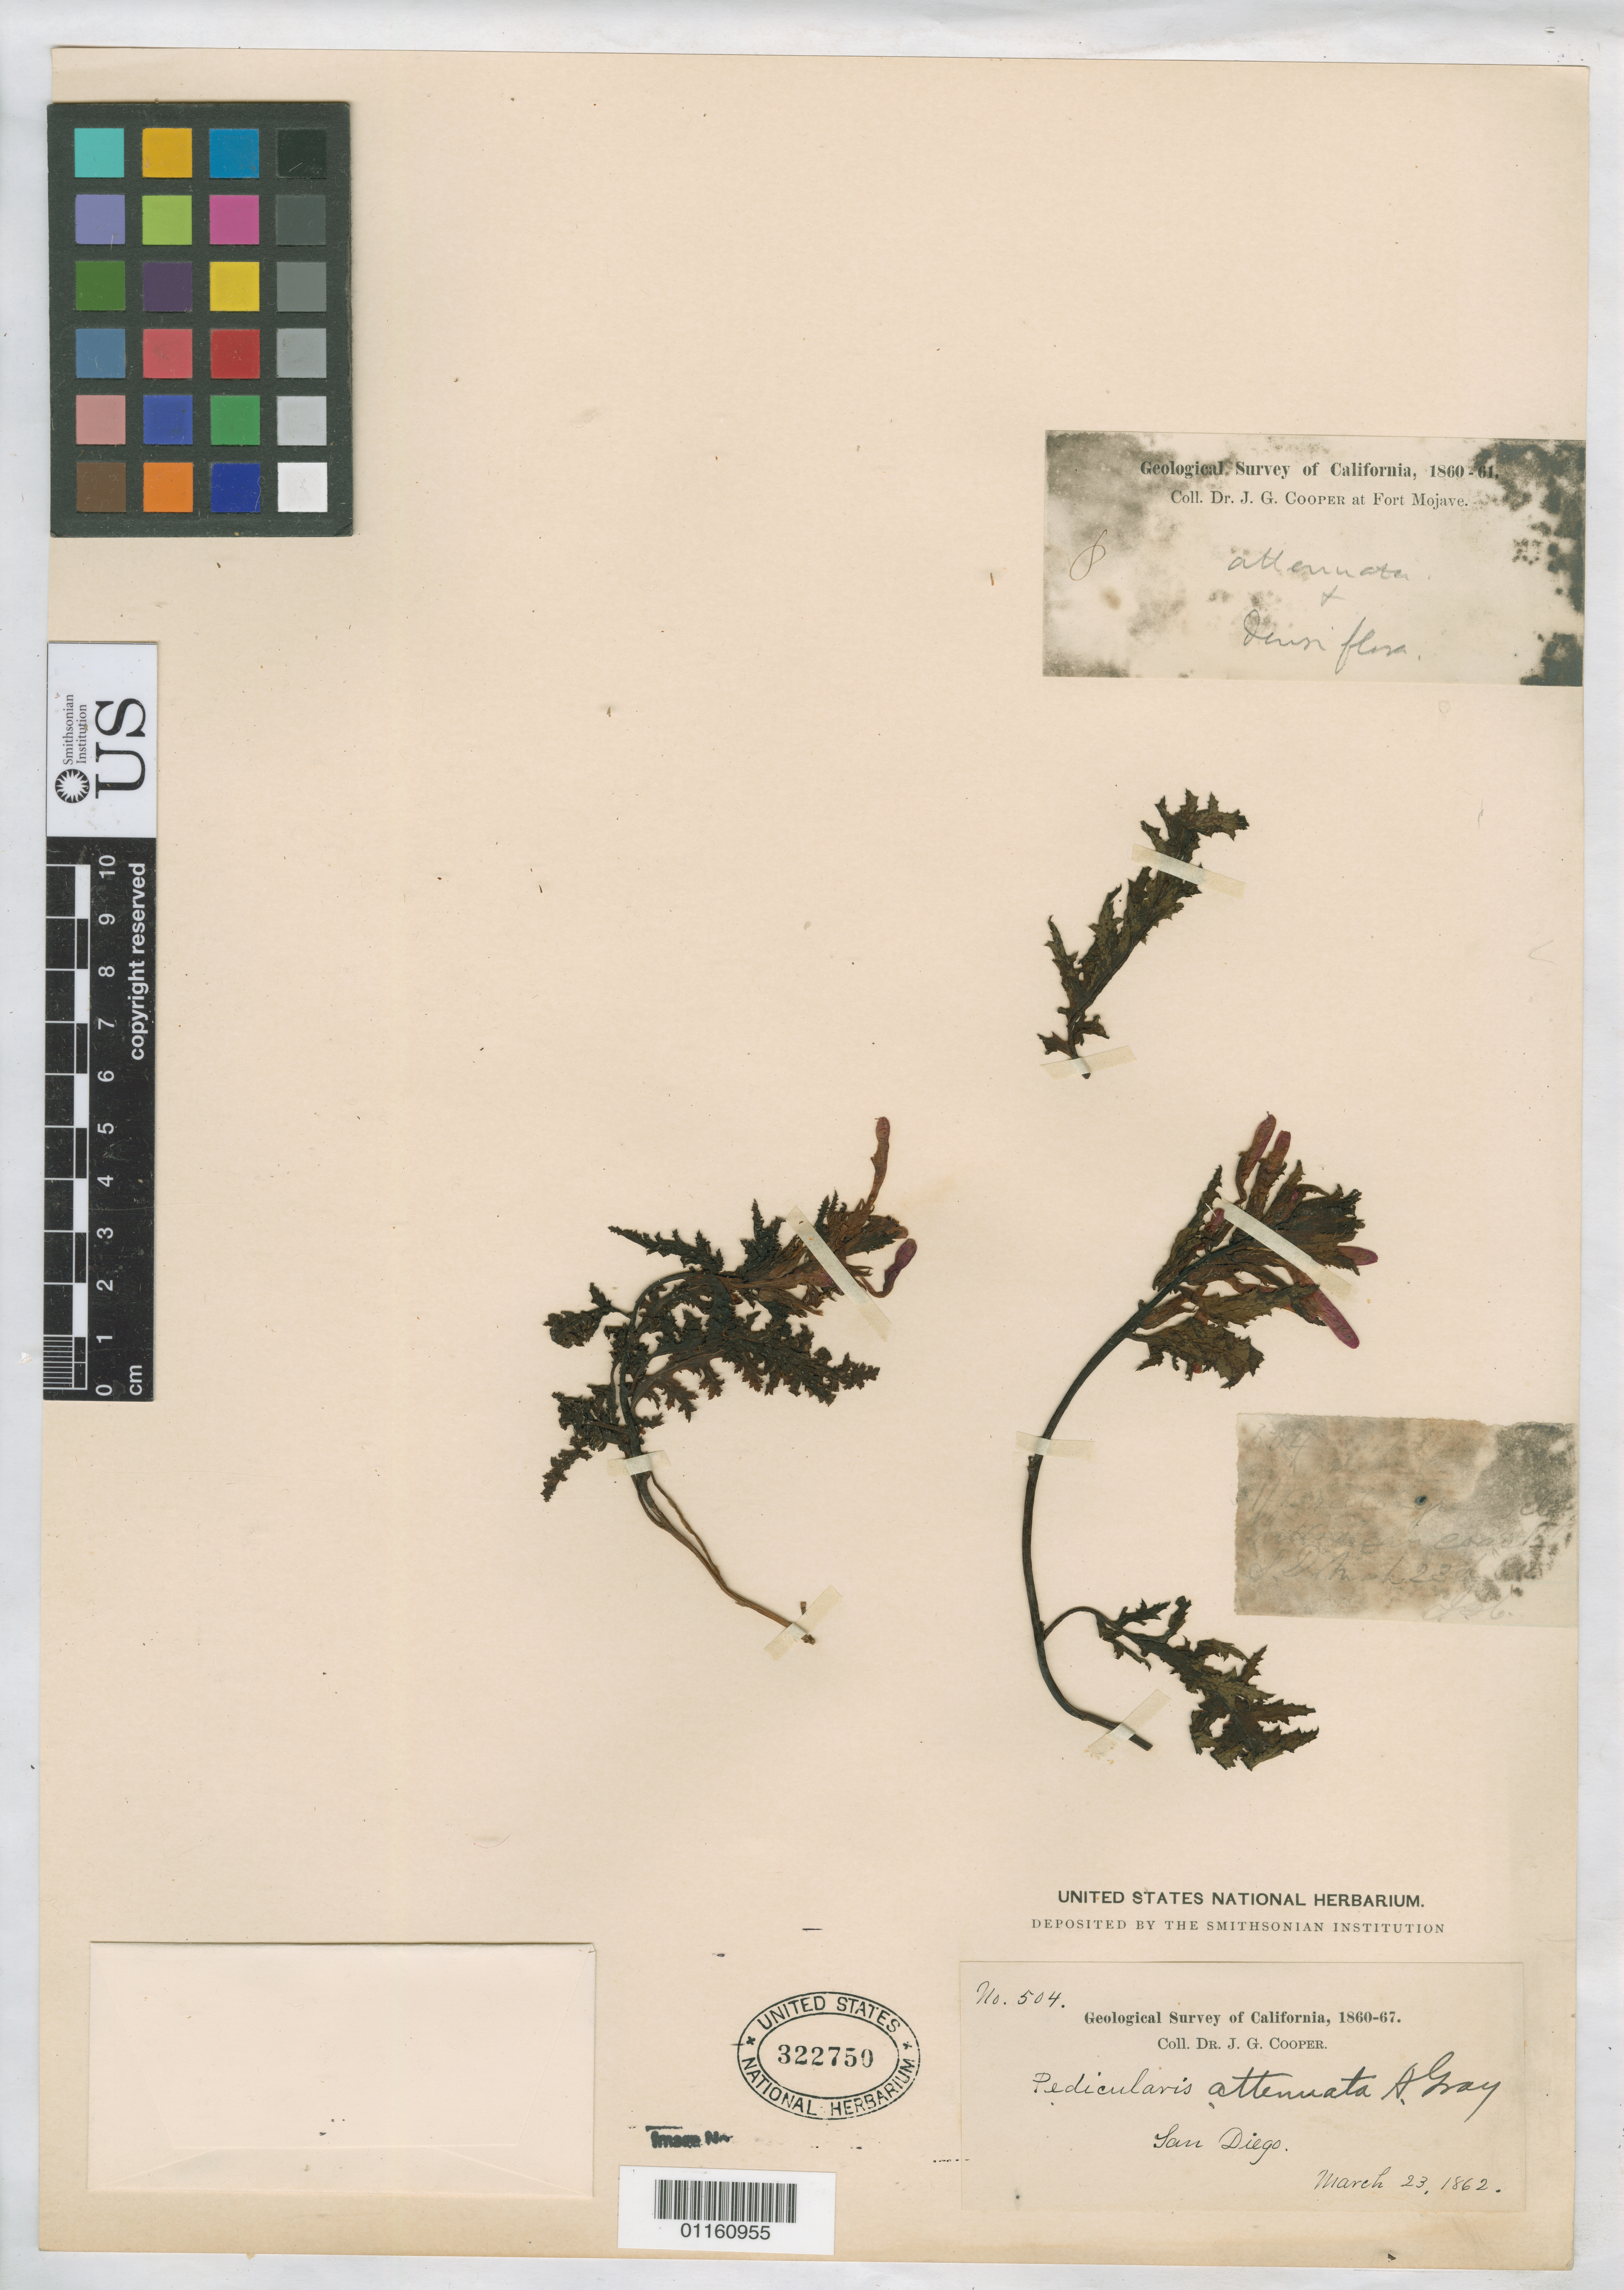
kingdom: Plantae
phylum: Tracheophyta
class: Magnoliopsida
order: Lamiales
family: Orobanchaceae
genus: Pedicularis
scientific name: Pedicularis attenuata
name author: Benth.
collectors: J. G. Cooper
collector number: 504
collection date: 1862-03-23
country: United States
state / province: California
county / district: San Diego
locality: San Diego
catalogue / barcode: US 322750